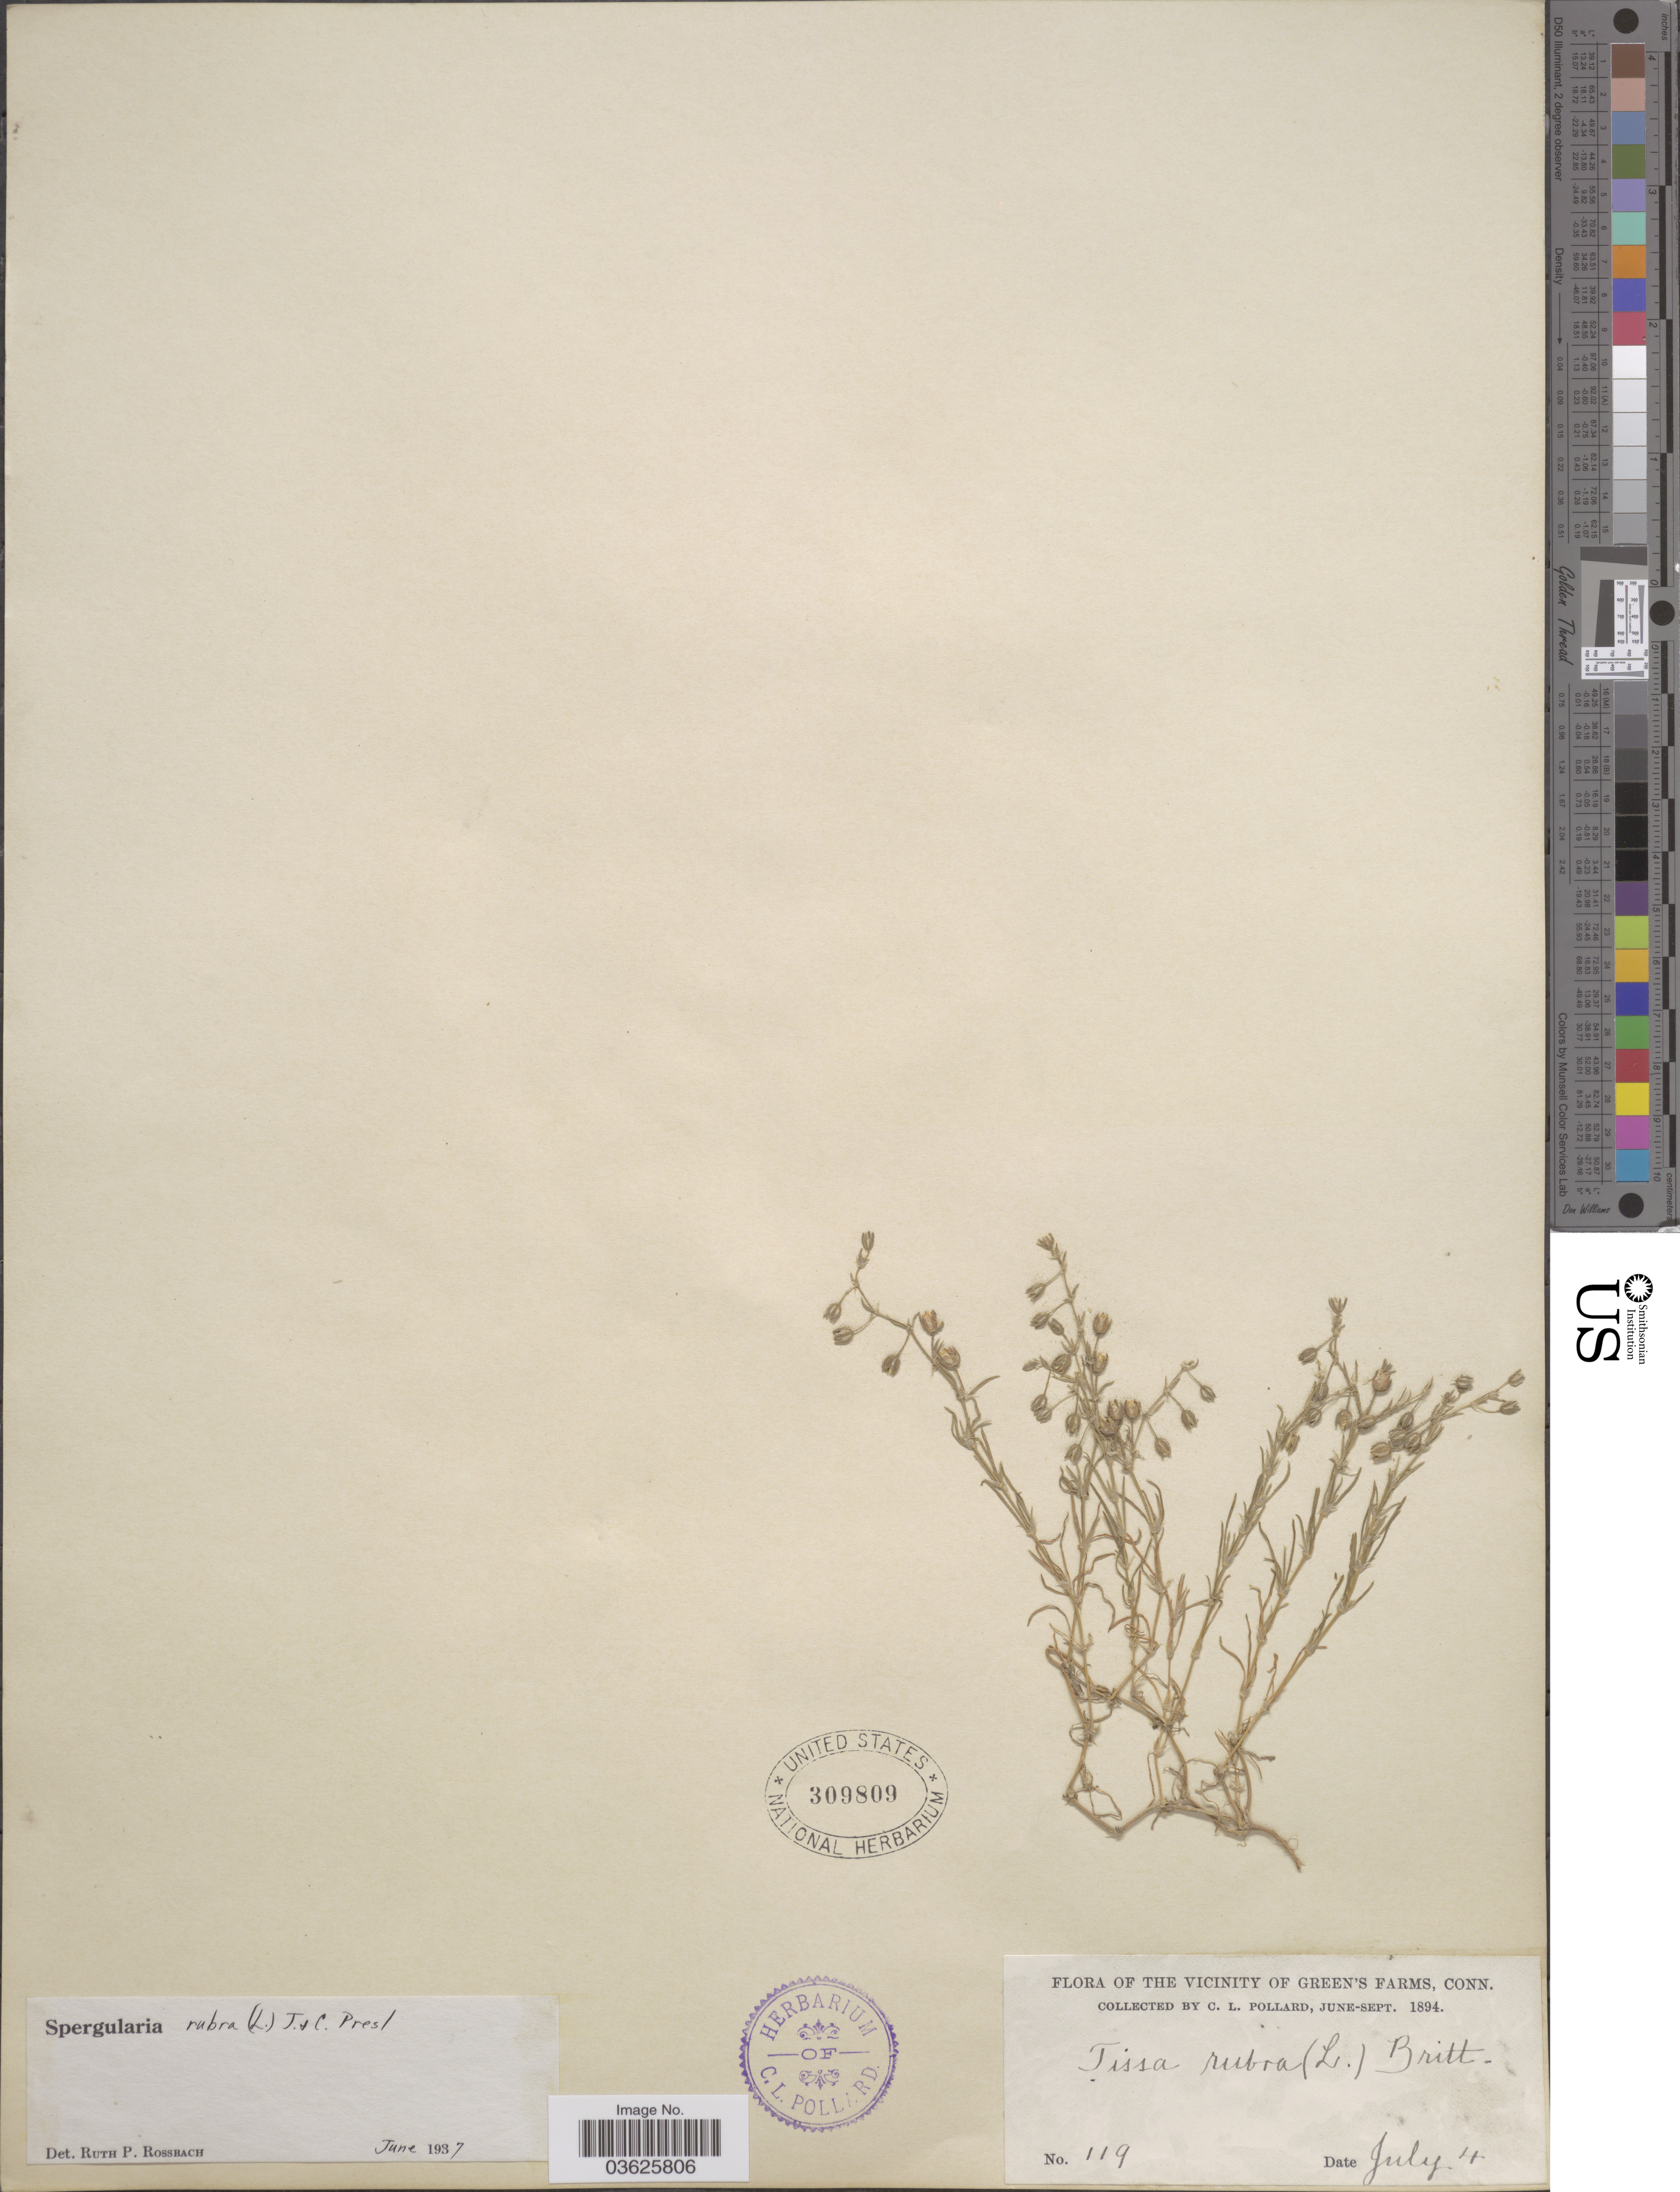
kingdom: Plantae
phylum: Tracheophyta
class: Magnoliopsida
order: Caryophyllales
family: Caryophyllaceae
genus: Spergularia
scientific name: Spergularia rubra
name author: (L.) J. Presl & C. Presl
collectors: C. L. Pollard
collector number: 119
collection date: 1894-07-04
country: United States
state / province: Connecticut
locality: The Vicinity of Green's Farms.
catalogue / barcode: US 309809